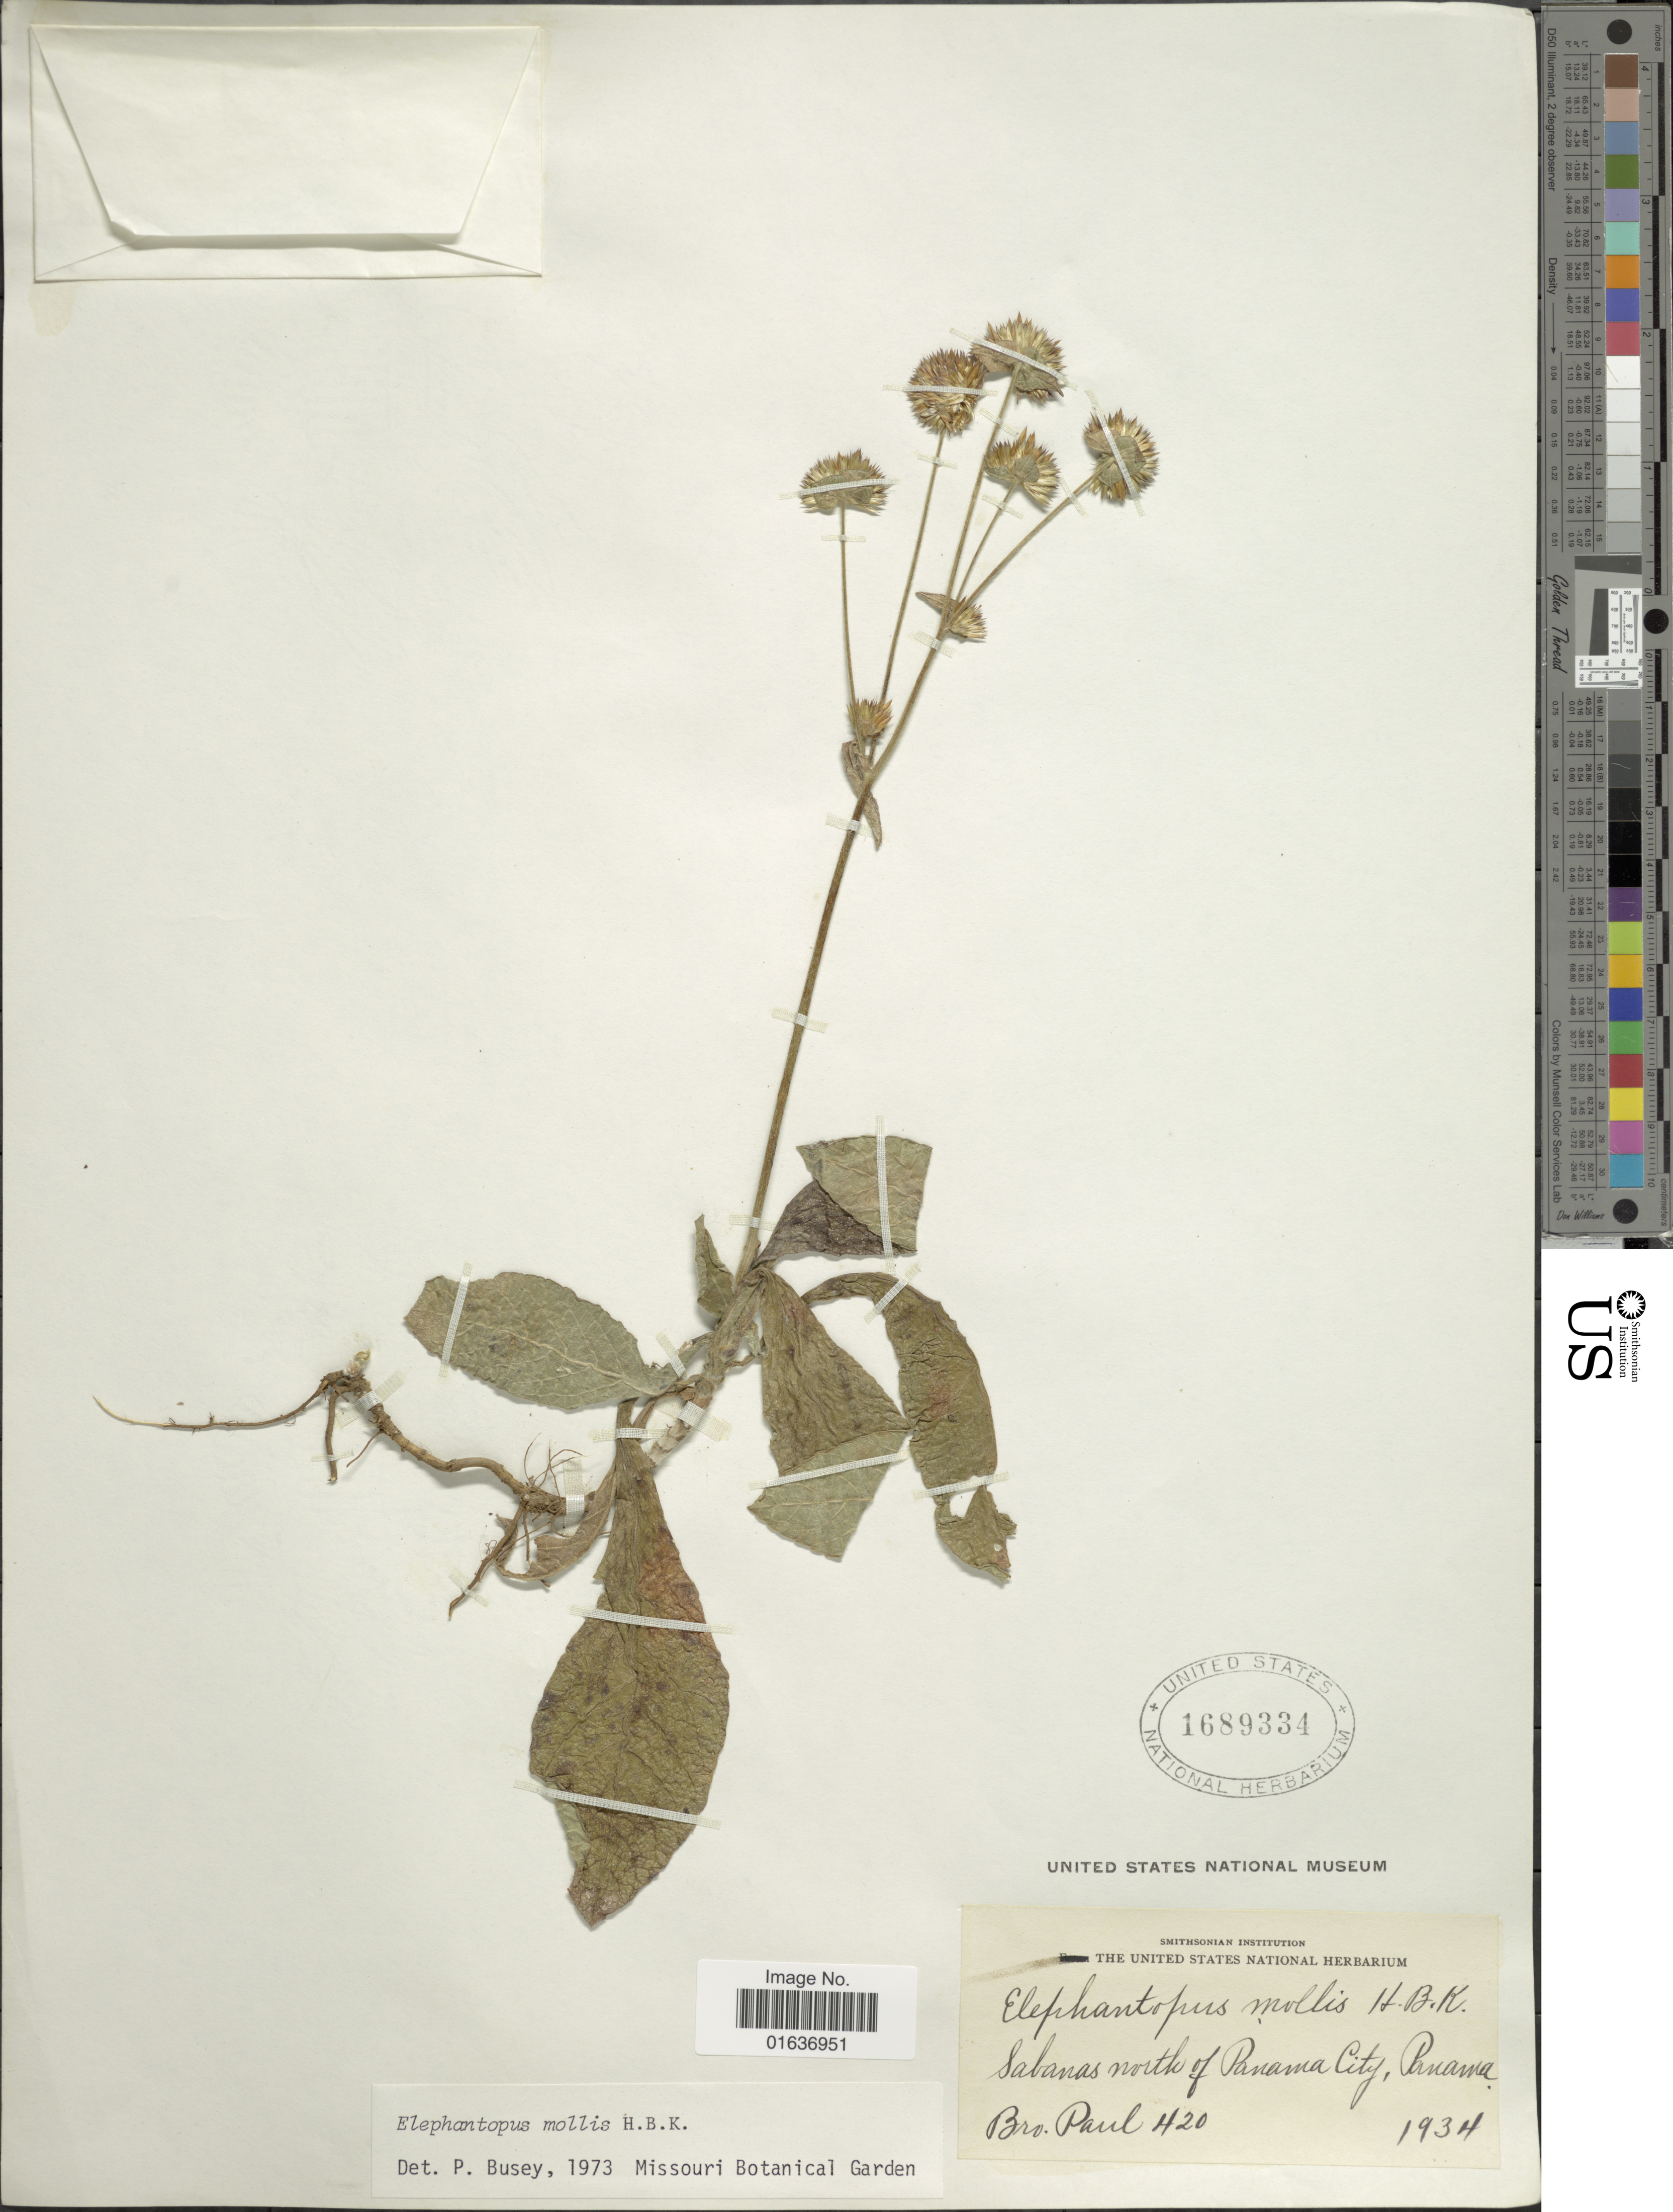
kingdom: Plantae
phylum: Tracheophyta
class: Magnoliopsida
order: Asterales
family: Asteraceae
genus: Elephantopus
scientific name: Elephantopus mollis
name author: Kunth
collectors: B. Paul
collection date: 1934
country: Panama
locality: Sabanas north of Panama City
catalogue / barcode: US 1689334